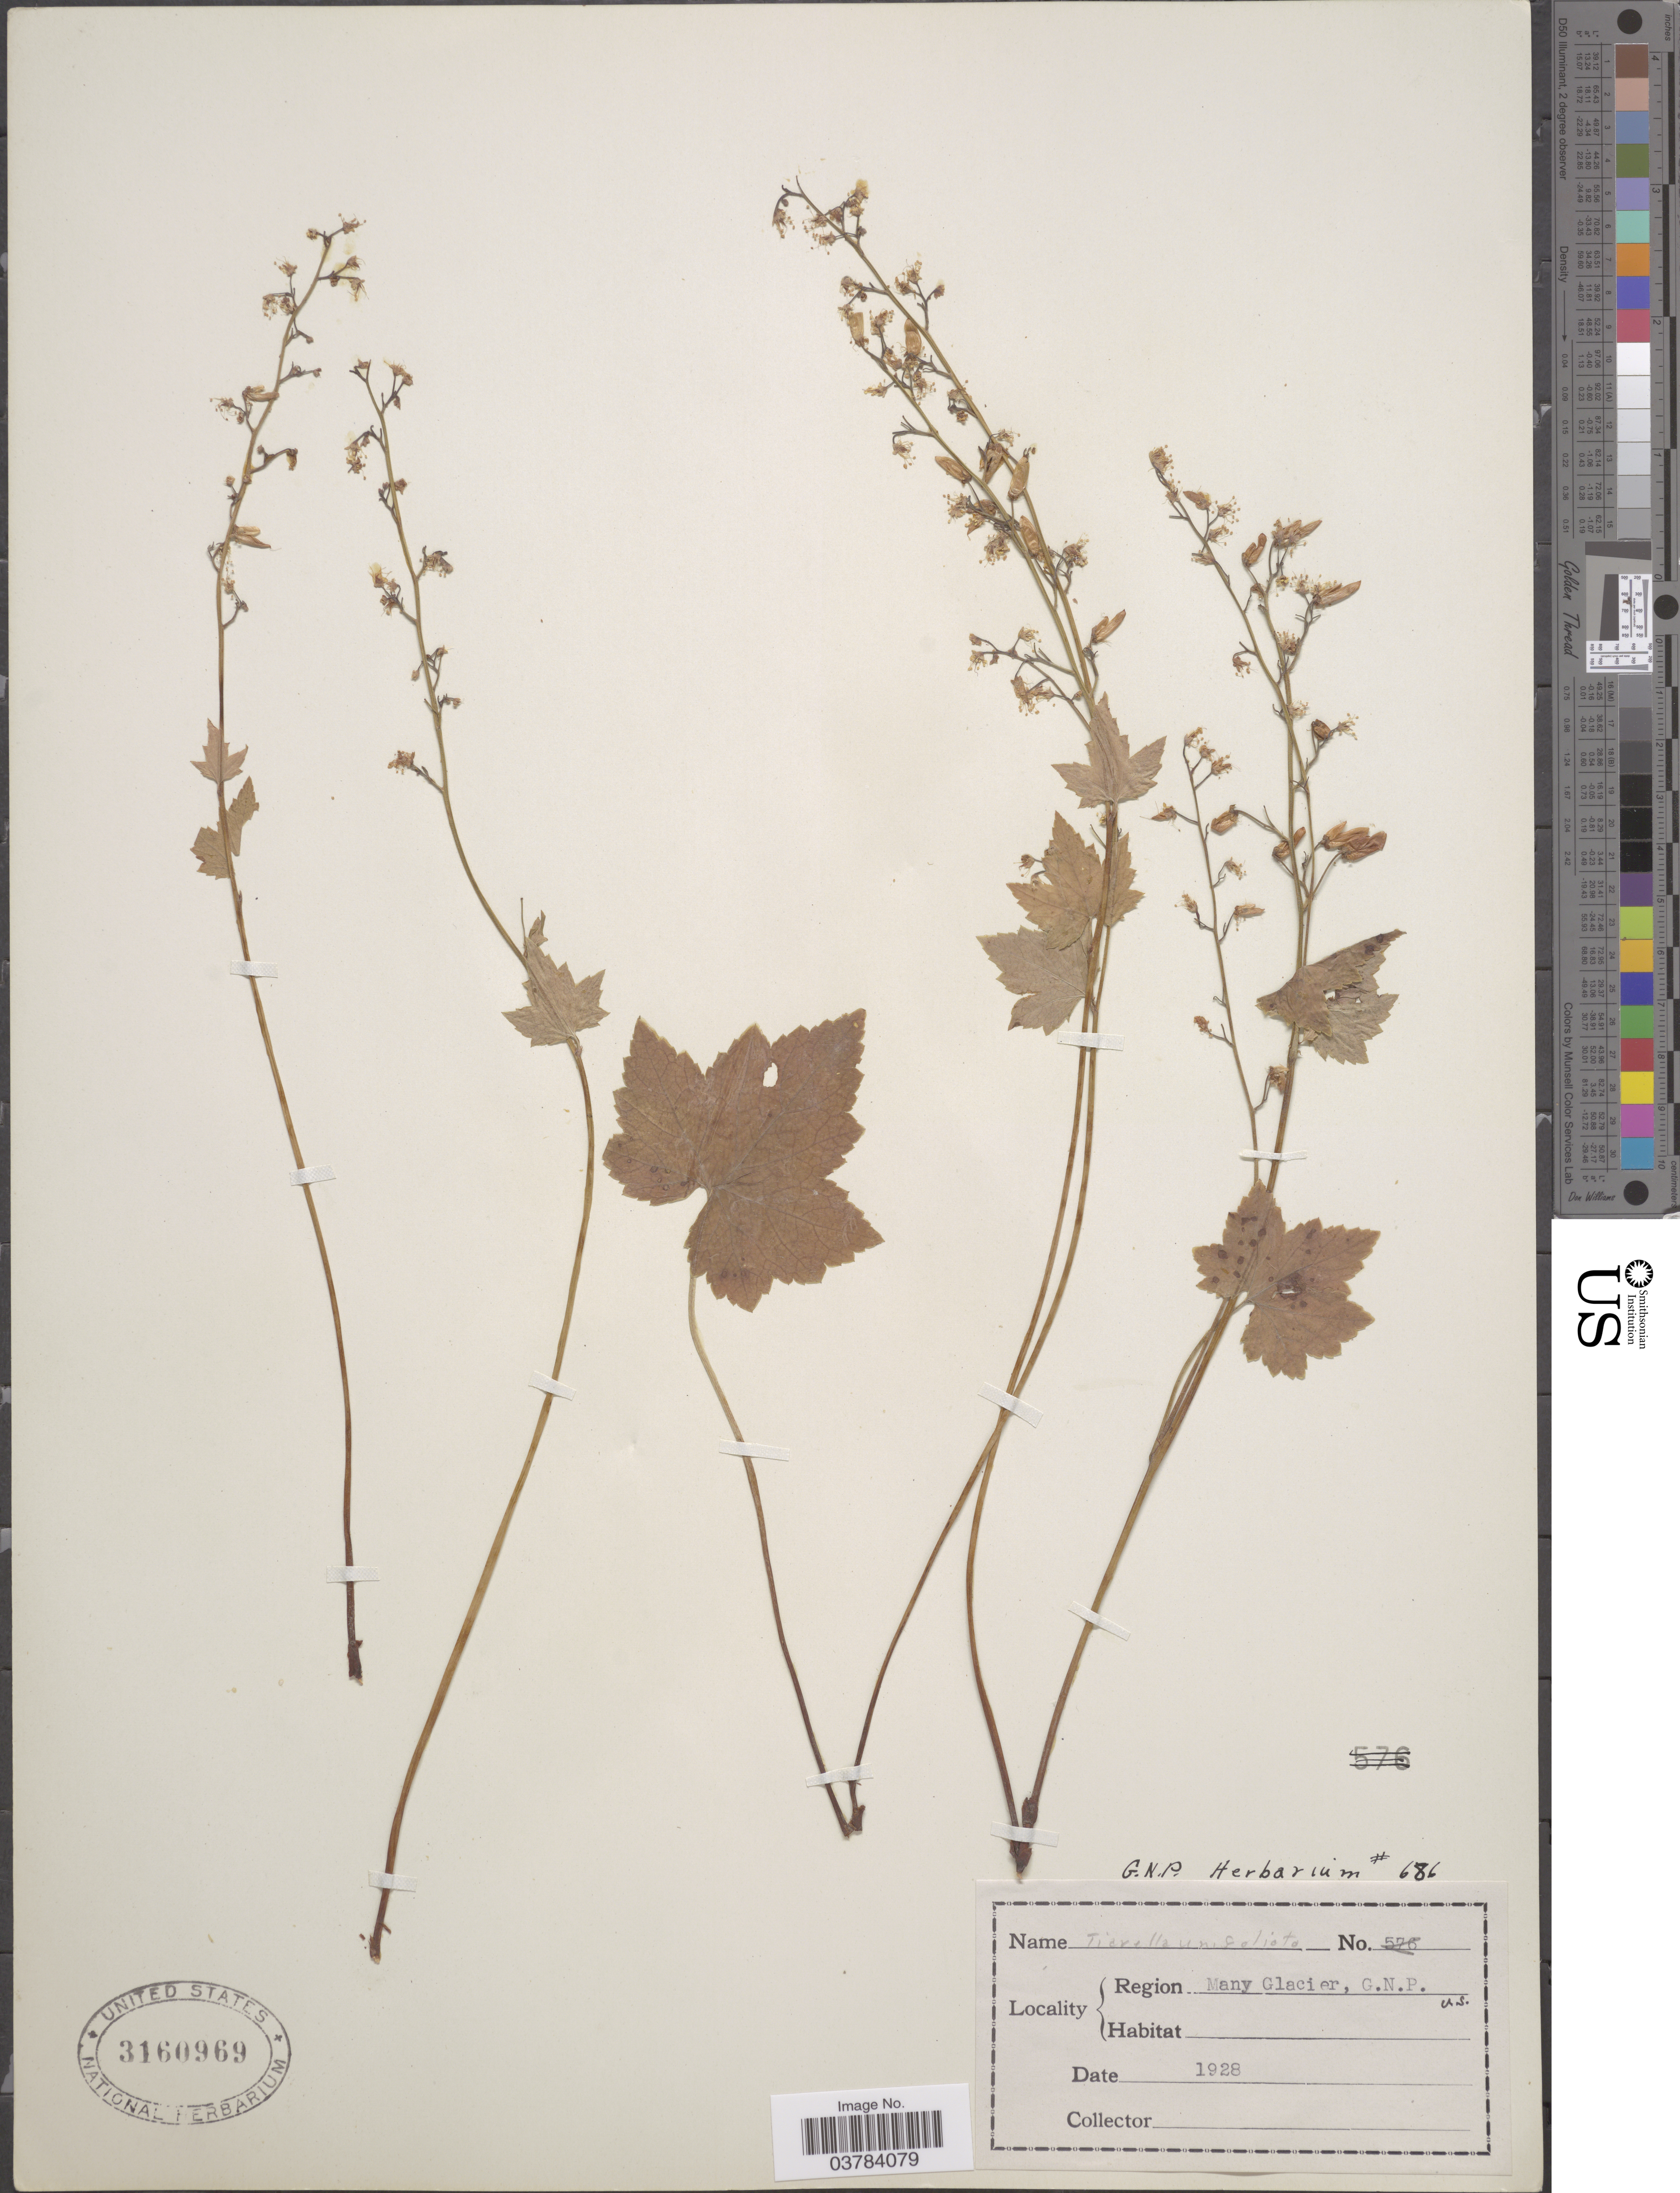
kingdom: Plantae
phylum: Tracheophyta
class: Magnoliopsida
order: Saxifragales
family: Saxifragaceae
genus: Tiarella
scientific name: Tiarella unifoliata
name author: Hook.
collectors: ex herb. G. N. P.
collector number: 686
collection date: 1928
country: United States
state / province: Montana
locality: Region Many Glacier, G.N.P. U.S.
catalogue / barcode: US 3160969